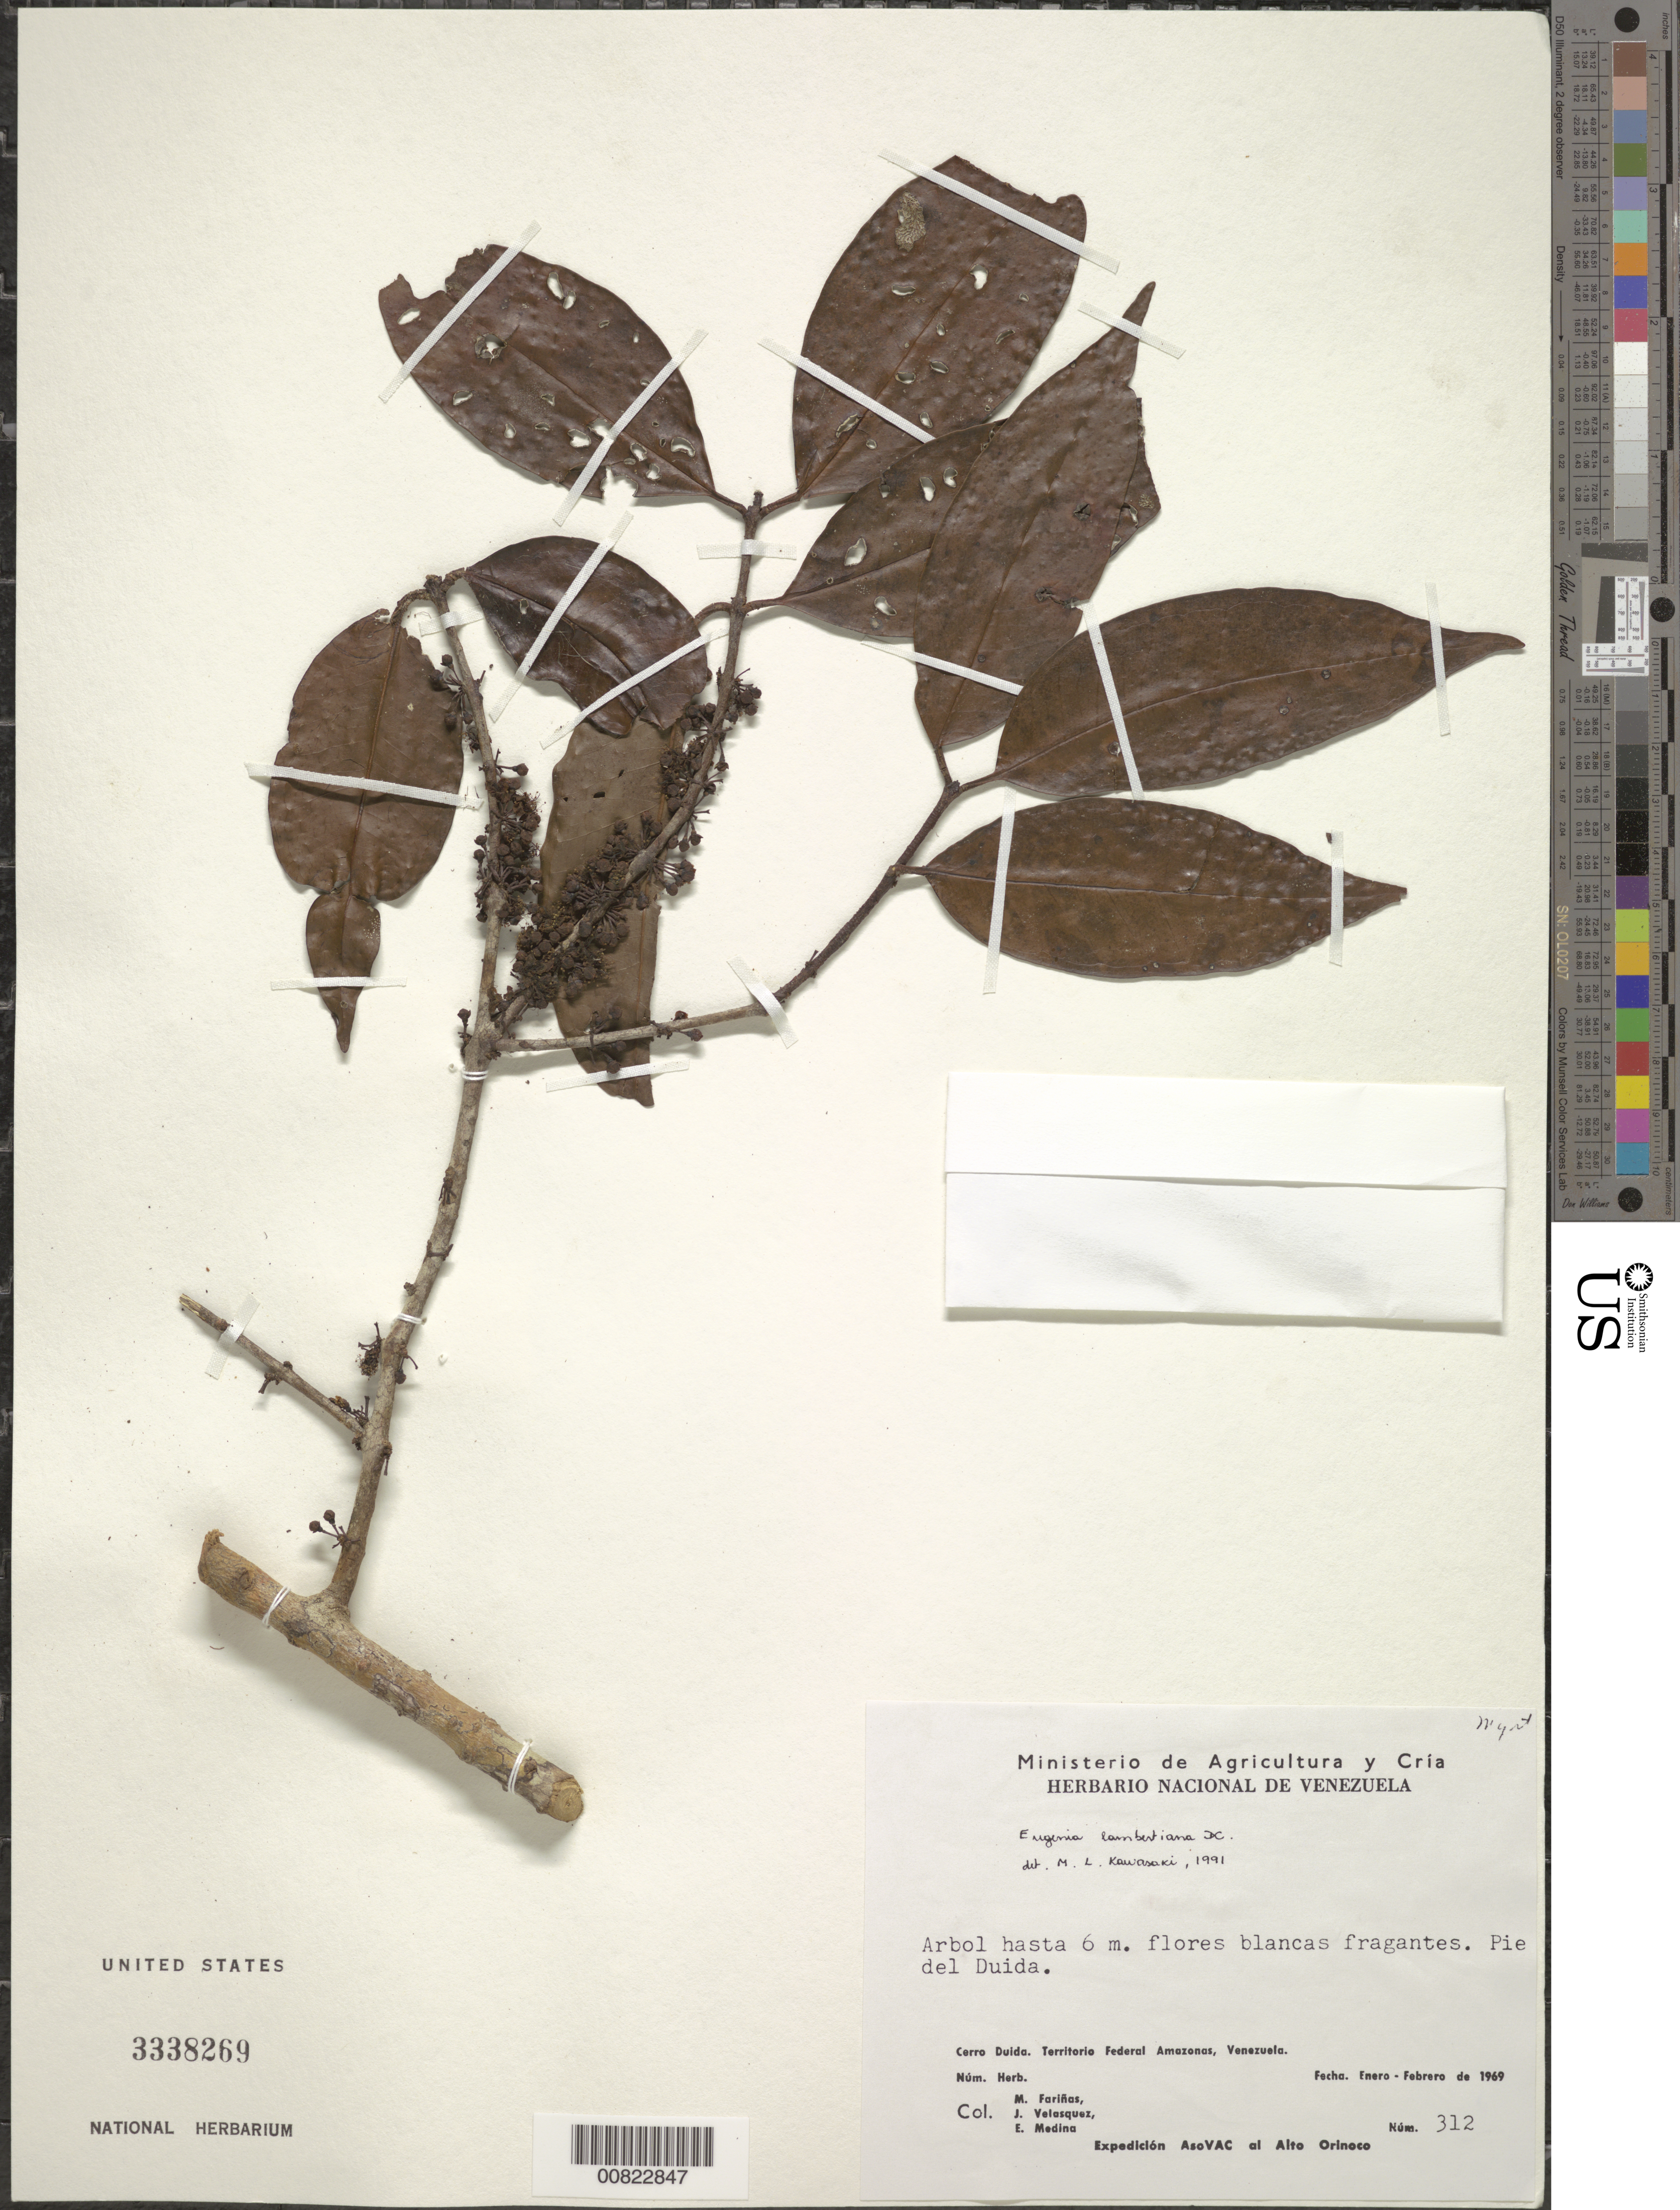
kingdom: Plantae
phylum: Tracheophyta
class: Magnoliopsida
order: Myrtales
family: Myrtaceae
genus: Eugenia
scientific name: Eugenia lambertiana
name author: DC.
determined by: Kawasaki, María L.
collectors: M. Fariñas, J. Velasquez & E. Medina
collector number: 312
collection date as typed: Jan-69 to Feb-69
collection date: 1969-01/1969-02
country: Venezuela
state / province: Amazonas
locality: Cerro Duida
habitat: Foot of cerro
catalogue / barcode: US 3338269